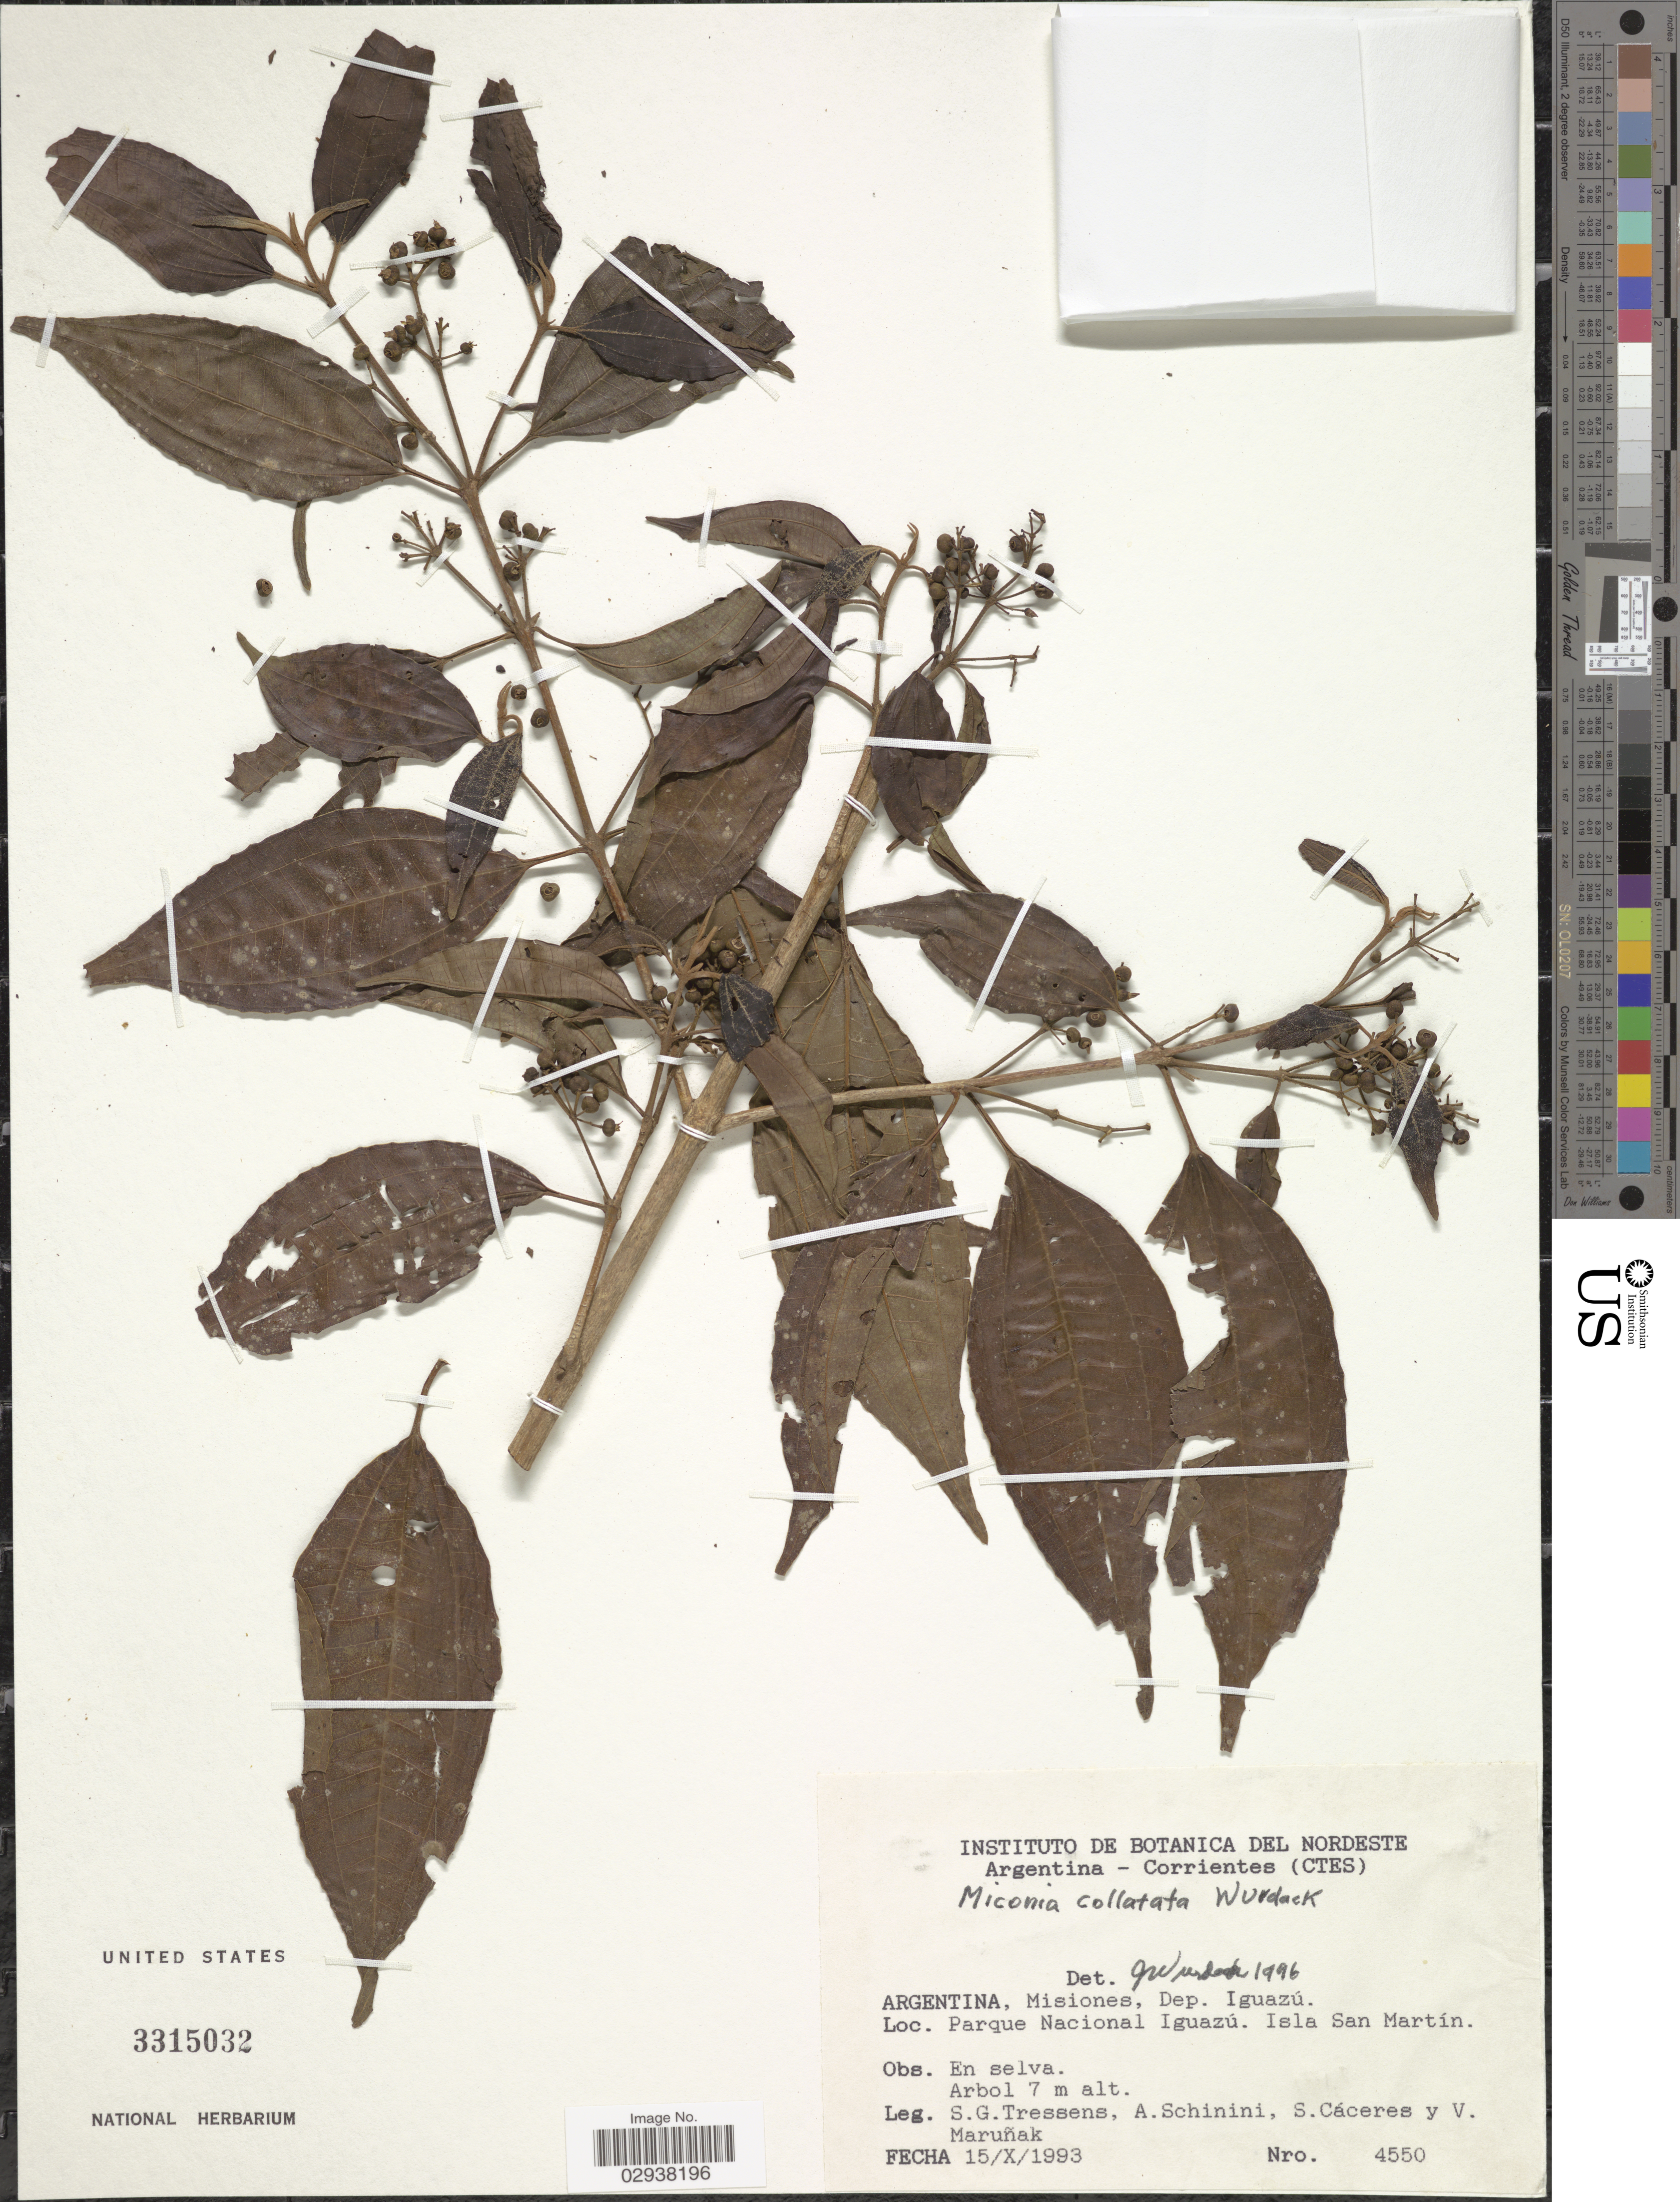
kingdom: Plantae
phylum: Tracheophyta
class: Magnoliopsida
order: Myrtales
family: Melastomataceae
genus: Miconia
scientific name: Miconia collatata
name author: Wurdack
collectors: S. Tressens, A. Schinini, S. Cáceres & V. Maruñak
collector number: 4550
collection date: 1993-10-15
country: Argentina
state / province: Misiones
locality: Dep. Iguazú. Parque Nacional Iguazú. Isla San Martín.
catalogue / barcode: US 3315032